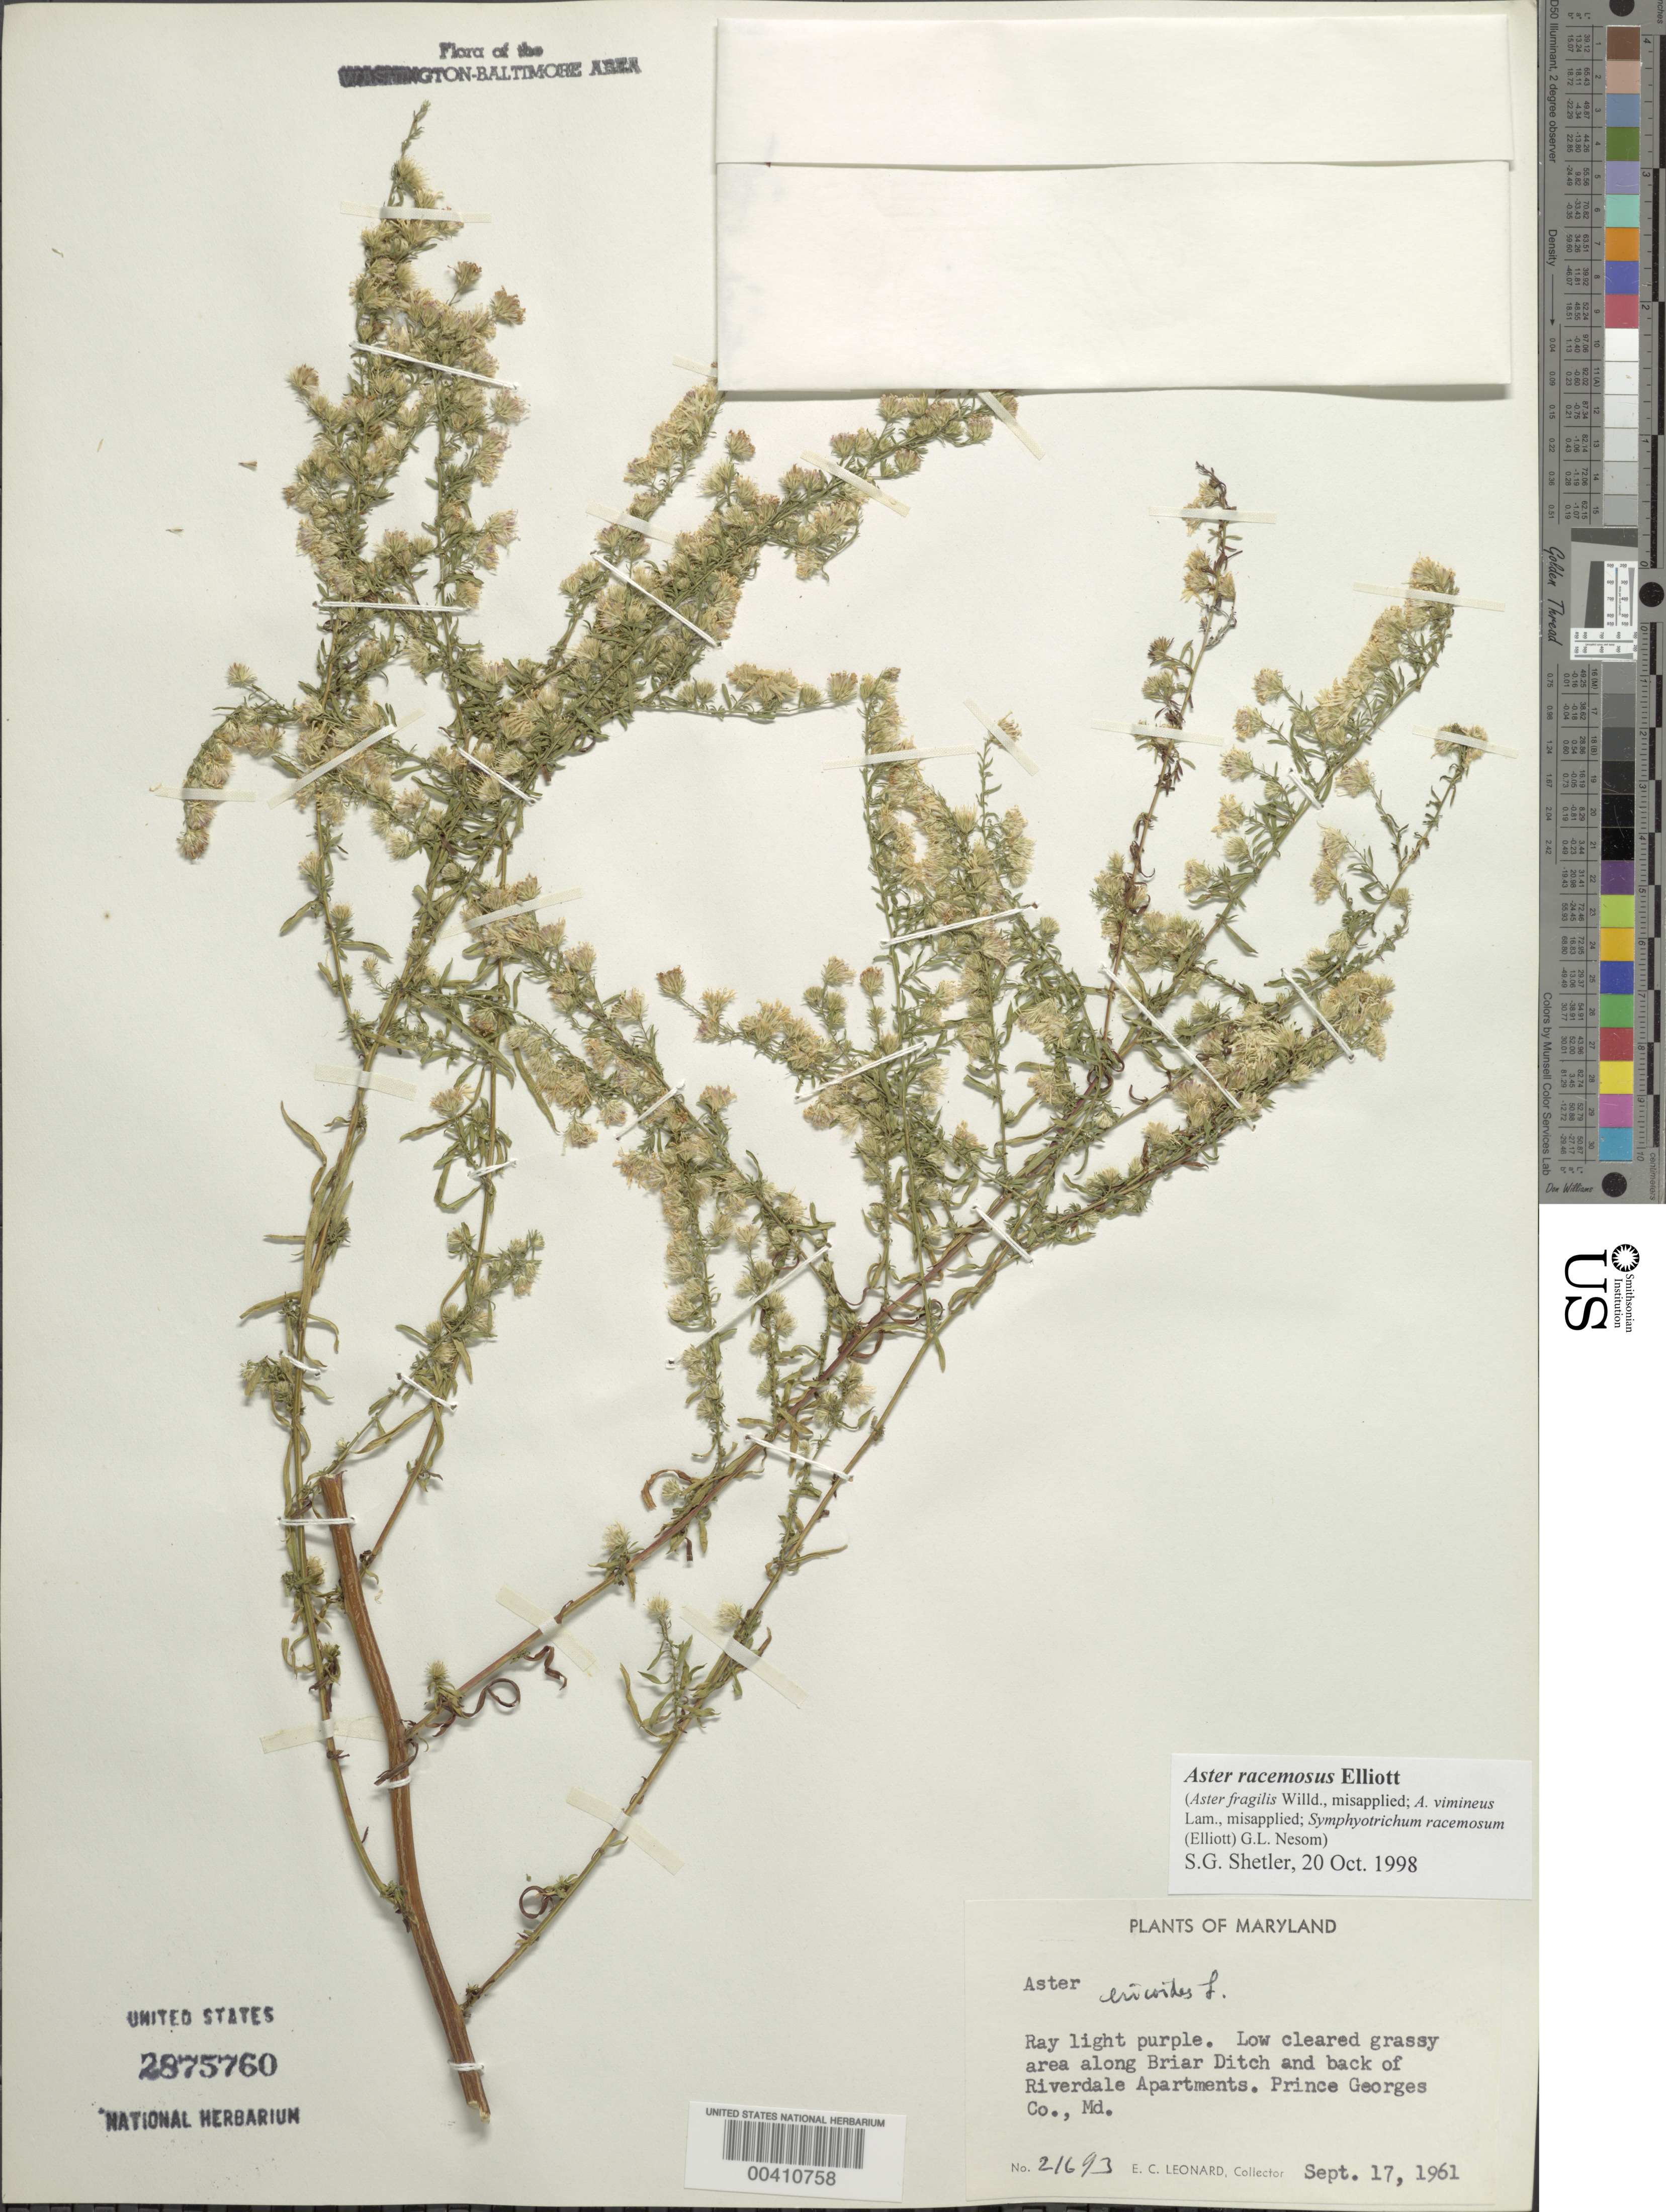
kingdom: Plantae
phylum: Tracheophyta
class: Magnoliopsida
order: Asterales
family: Asteraceae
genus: Symphyotrichum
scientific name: Symphyotrichum racemosum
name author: (Elliott) G.L. Nesom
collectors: E. C. Leonard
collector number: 21693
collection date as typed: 17 Sep 1961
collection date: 1961-09-17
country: United States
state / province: Maryland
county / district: Prince George's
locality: Briar Ditch, back of Riverdale Apartments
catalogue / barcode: US 2875760